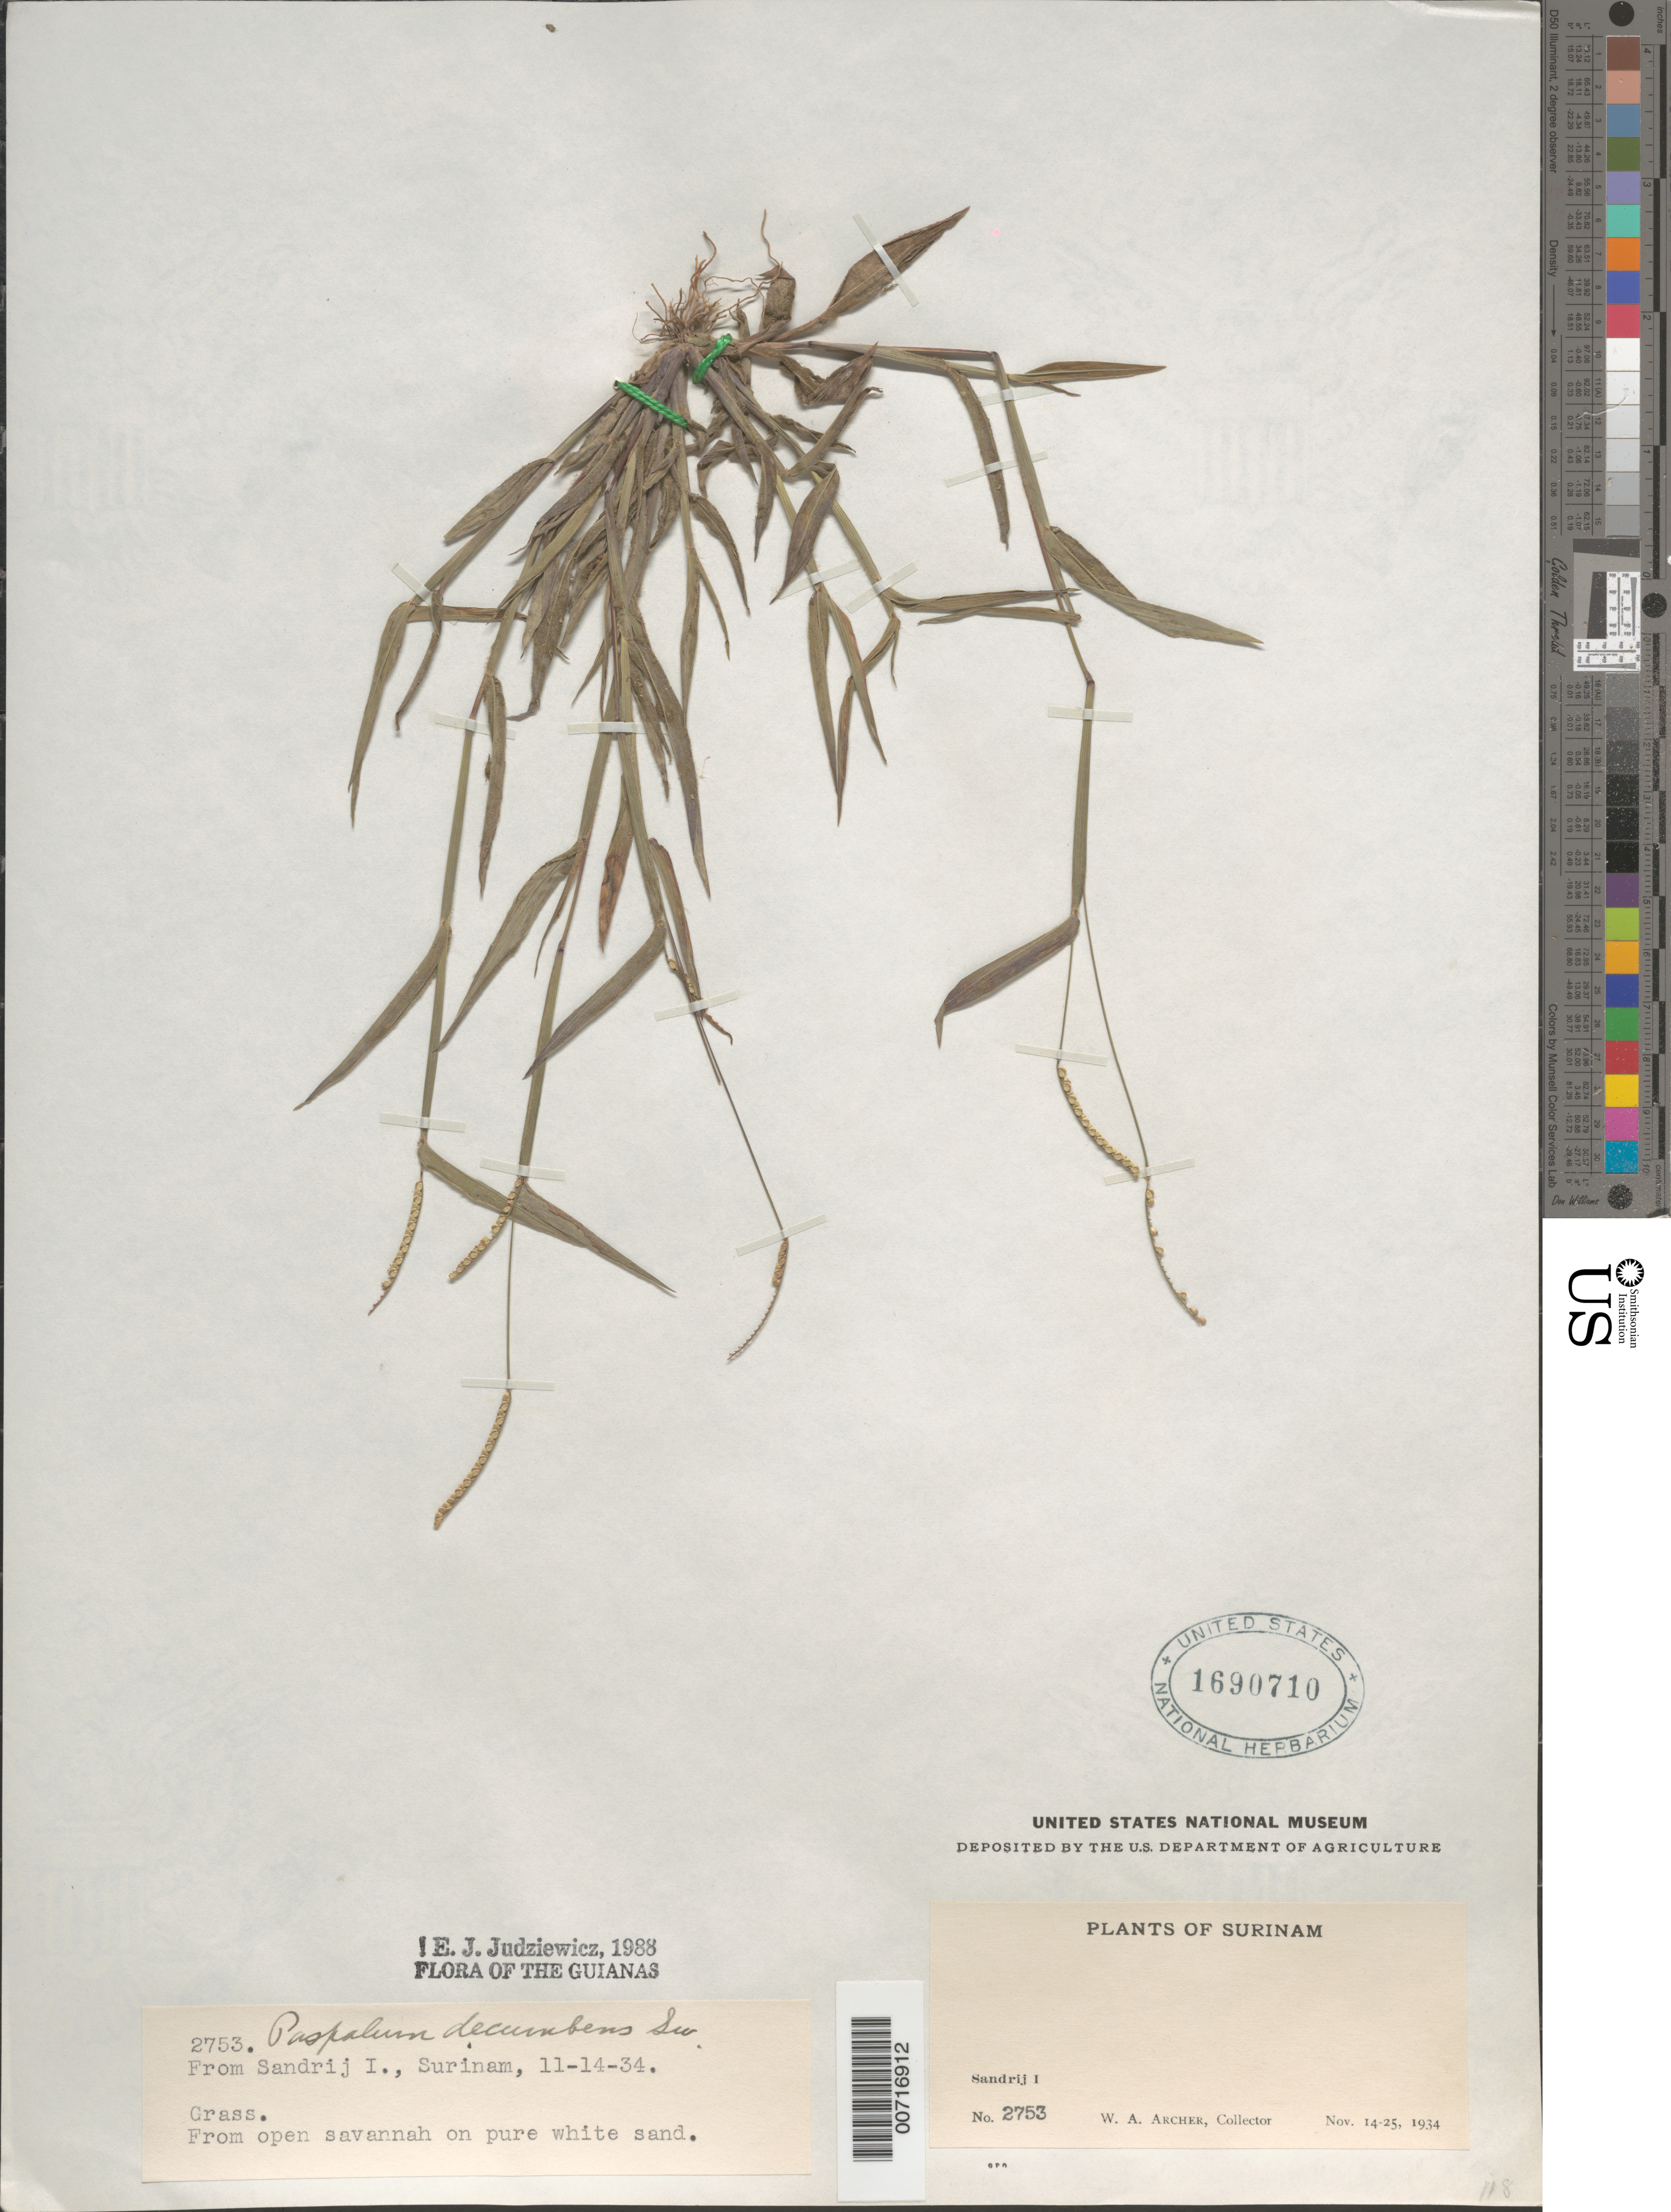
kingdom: Plantae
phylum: Tracheophyta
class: Liliopsida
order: Poales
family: Poaceae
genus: Paspalum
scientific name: Paspalum decumbens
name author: Sw.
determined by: Judziewicz, E. J.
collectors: W. A. Archer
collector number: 2753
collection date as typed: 14-Nov-34 to 25-Nov-34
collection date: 1934-11-14/1934-11-25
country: Suriname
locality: Zanderij I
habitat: Pure white sand on open savanna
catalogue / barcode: US 1690710